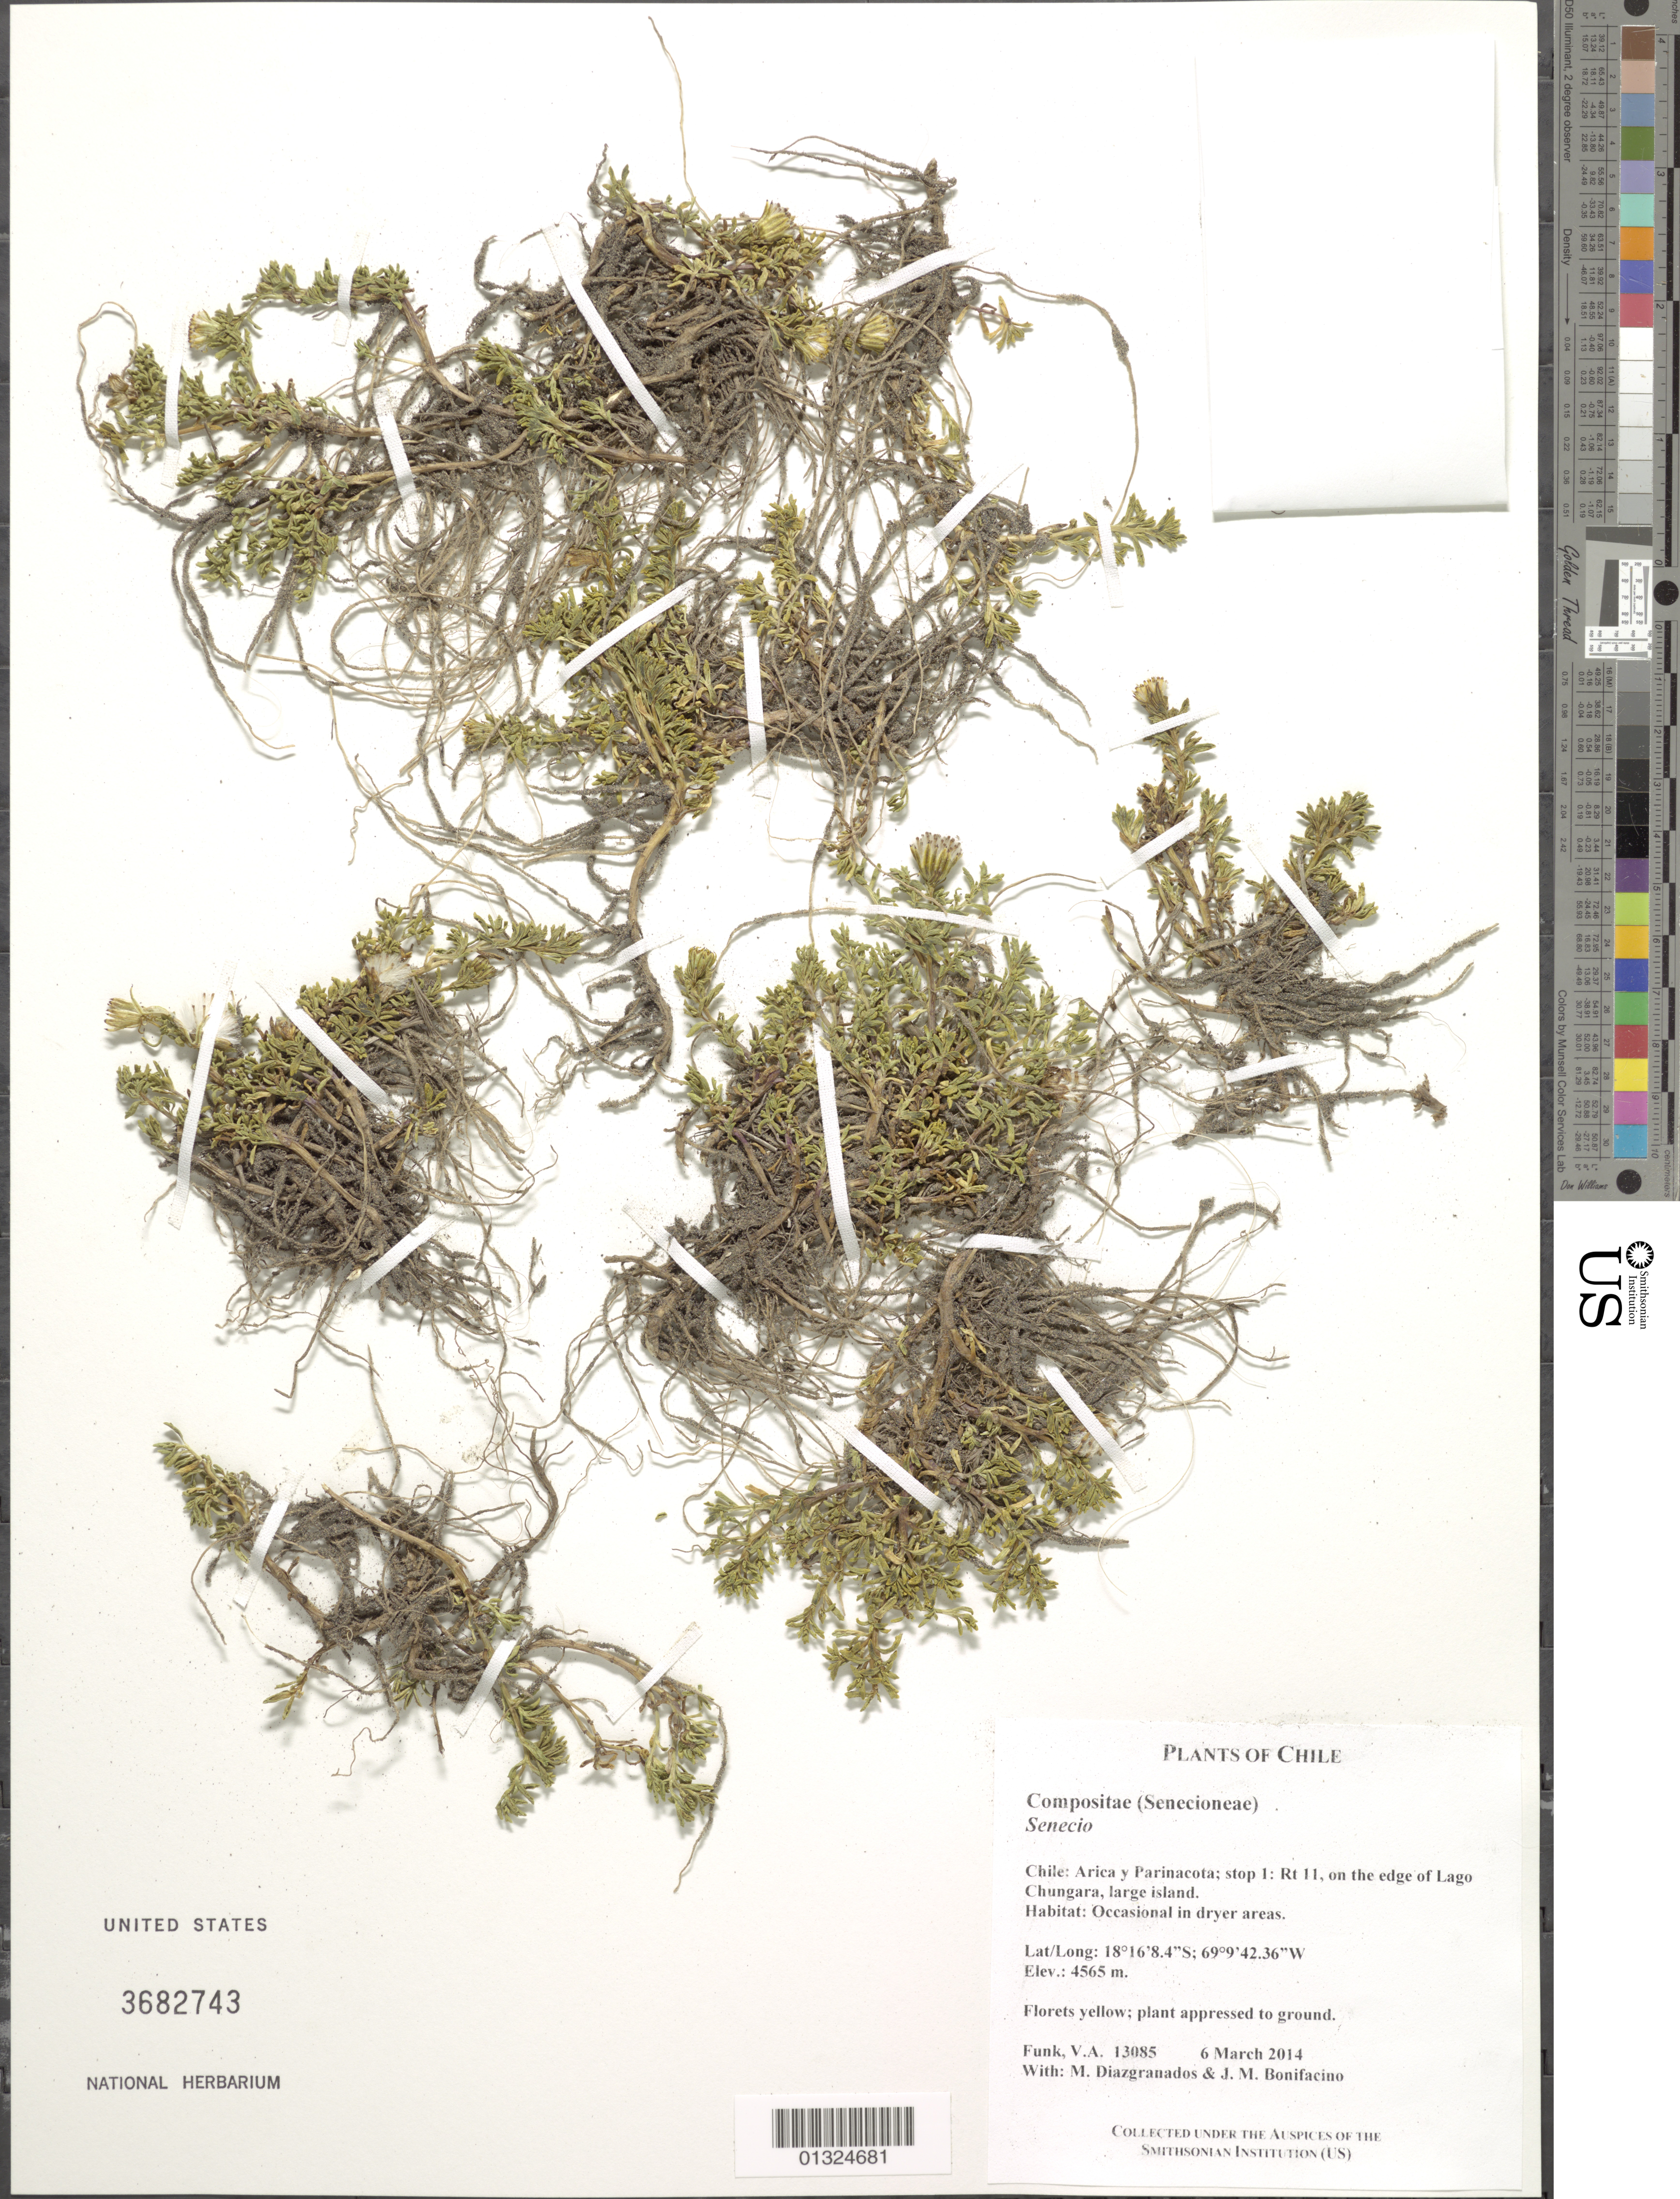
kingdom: Plantae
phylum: Tracheophyta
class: Magnoliopsida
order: Asterales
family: Asteraceae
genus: Senecio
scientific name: Senecio moqueguensis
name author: Montesinos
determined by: Calvo, Joel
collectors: V. Funk, M. Diazgranados C. & M. Bonifacino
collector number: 13085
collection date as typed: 6 March 2014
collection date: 2014-03-06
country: Chile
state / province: Arica y Parinacota (XV)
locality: Rt 11, on the edge of Lago Chungara, large island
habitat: Occasional in dryer areas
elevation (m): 4565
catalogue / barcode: US 3682743